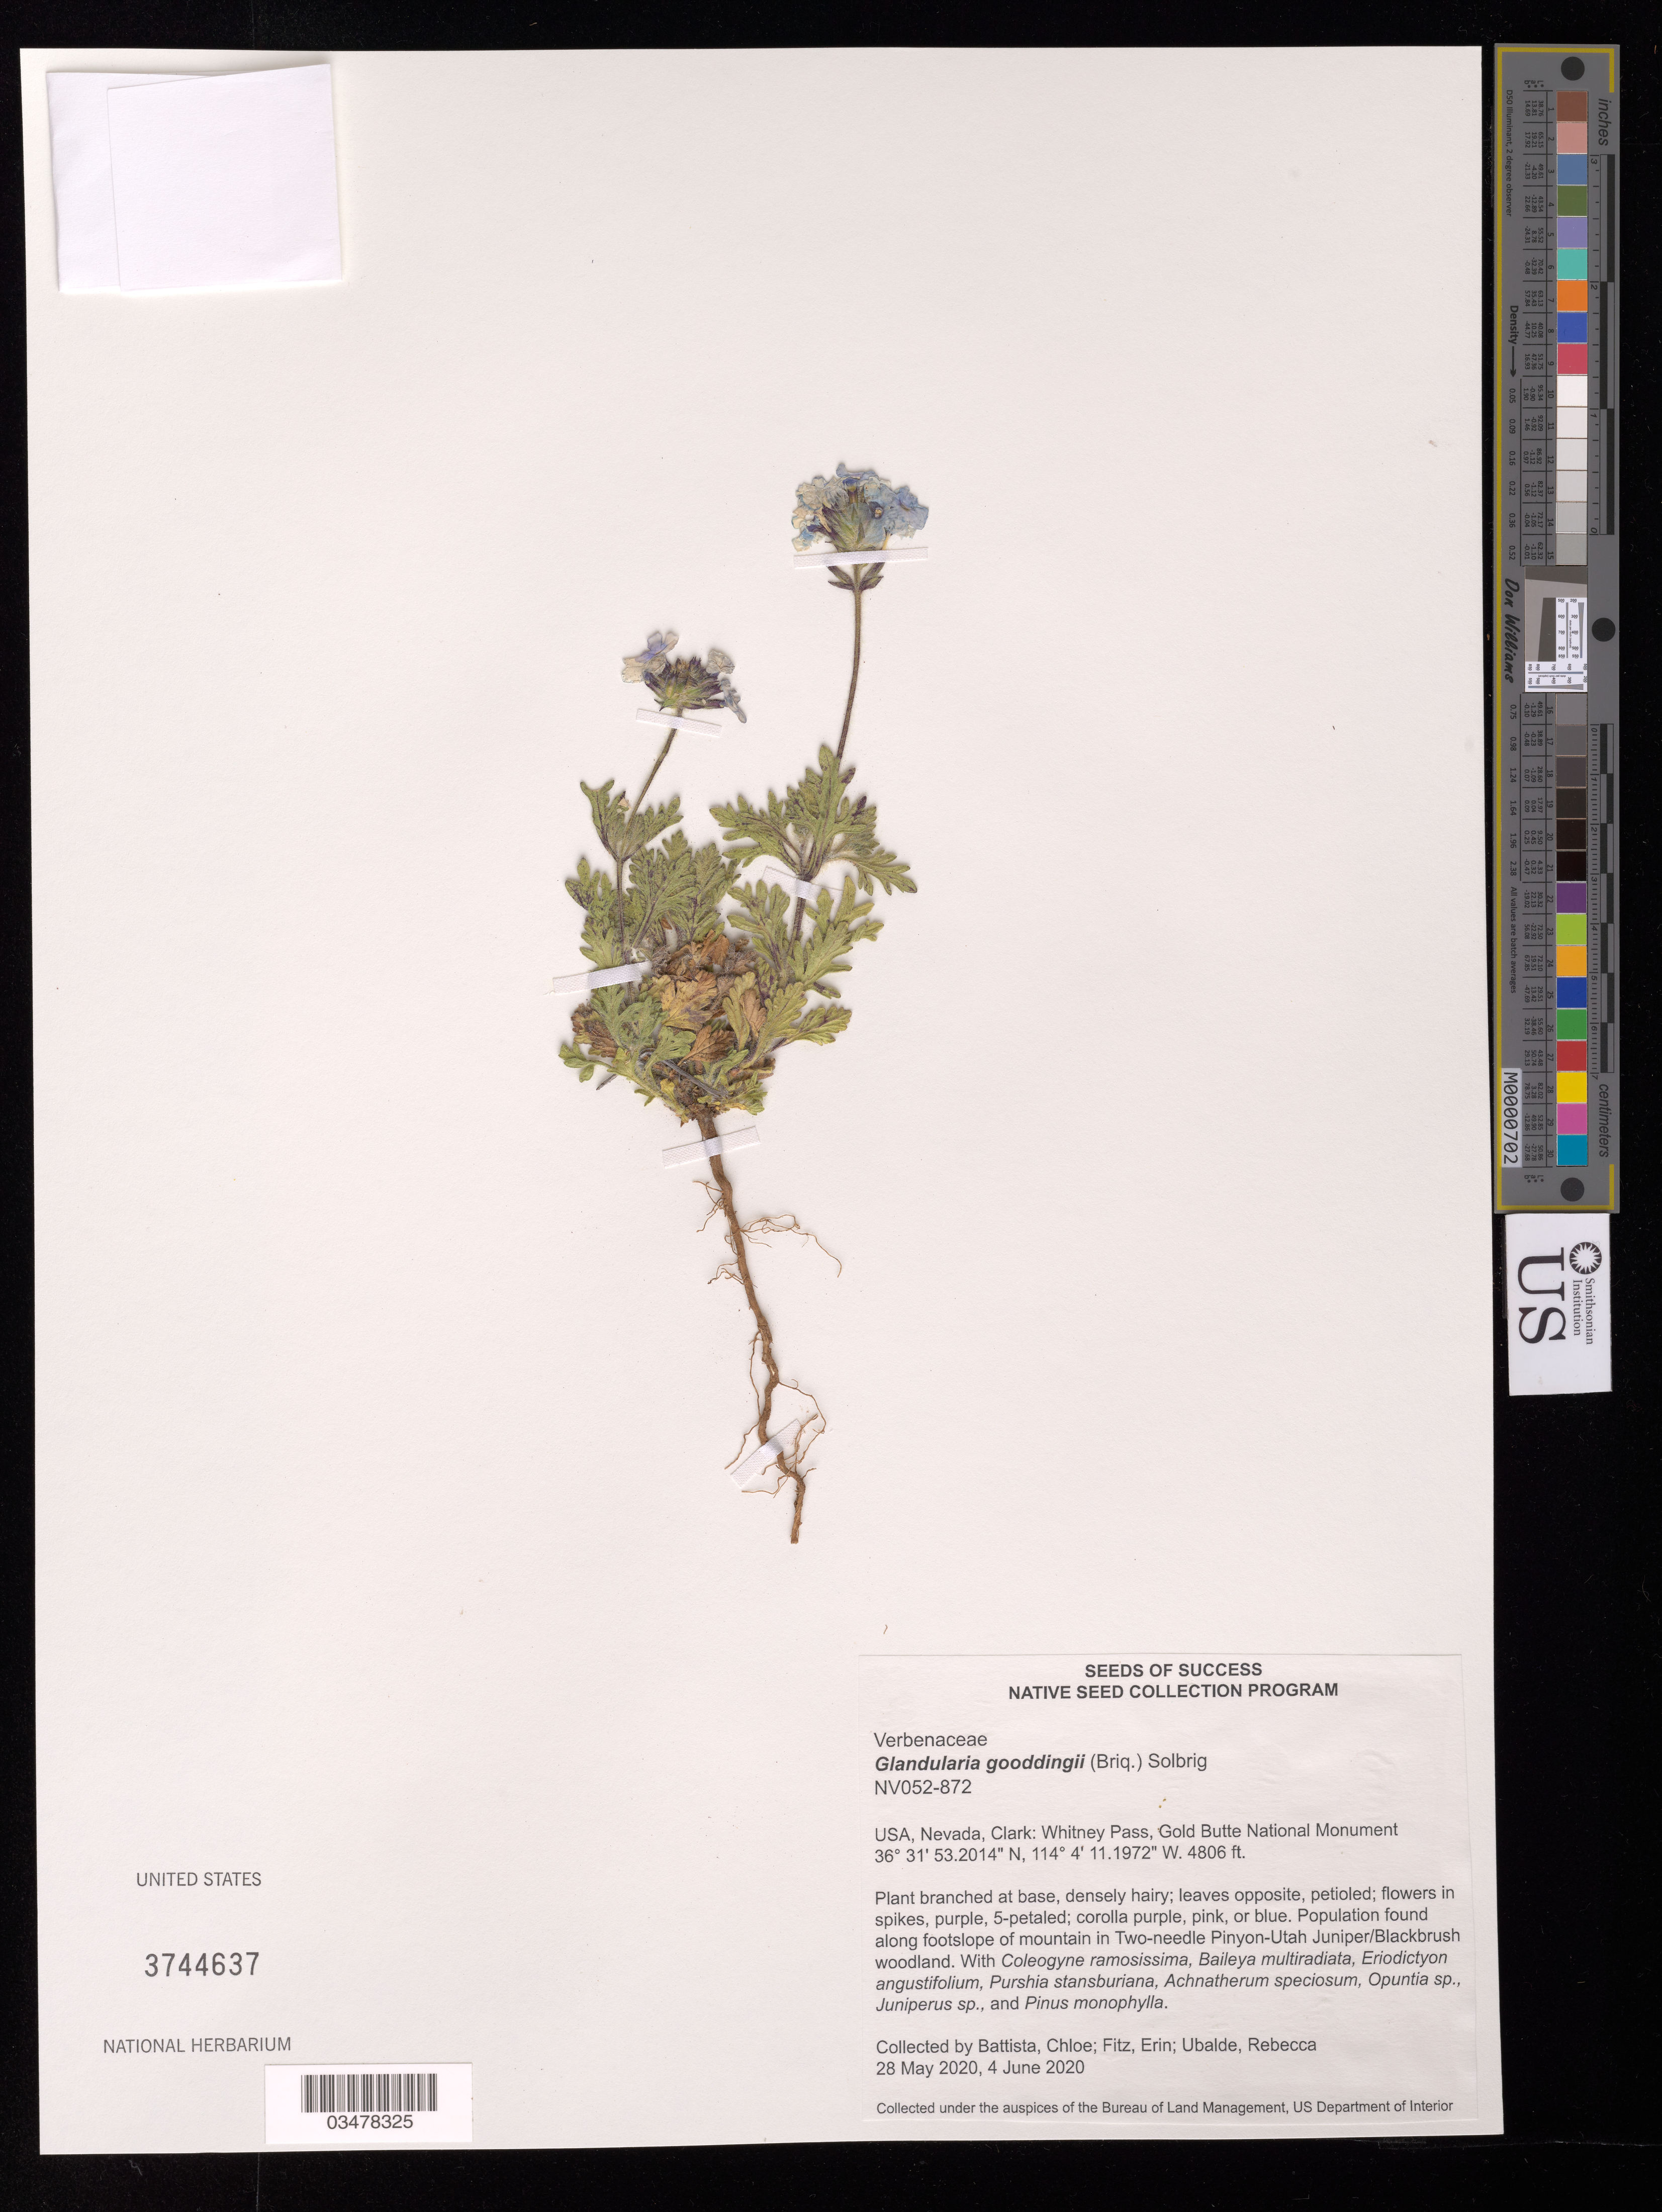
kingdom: Plantae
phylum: Tracheophyta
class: Magnoliopsida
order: Lamiales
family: Verbenaceae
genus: Glandularia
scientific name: Glandularia gooddingii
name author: (Briq.) Solbrig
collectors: C. Battista, E. Fitz & R. Ubalde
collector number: NV052-872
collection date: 2020-05-28,2020-06-04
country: United States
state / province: Nevada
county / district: Clark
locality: Whitney Pass. Gold Butte National Monument.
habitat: Pinyon-Utah Juniper/Blackbrush woodland. With Opuntia sp., Juniperus sp., Pinus monophylla, etc.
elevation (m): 1465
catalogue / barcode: US 3744637